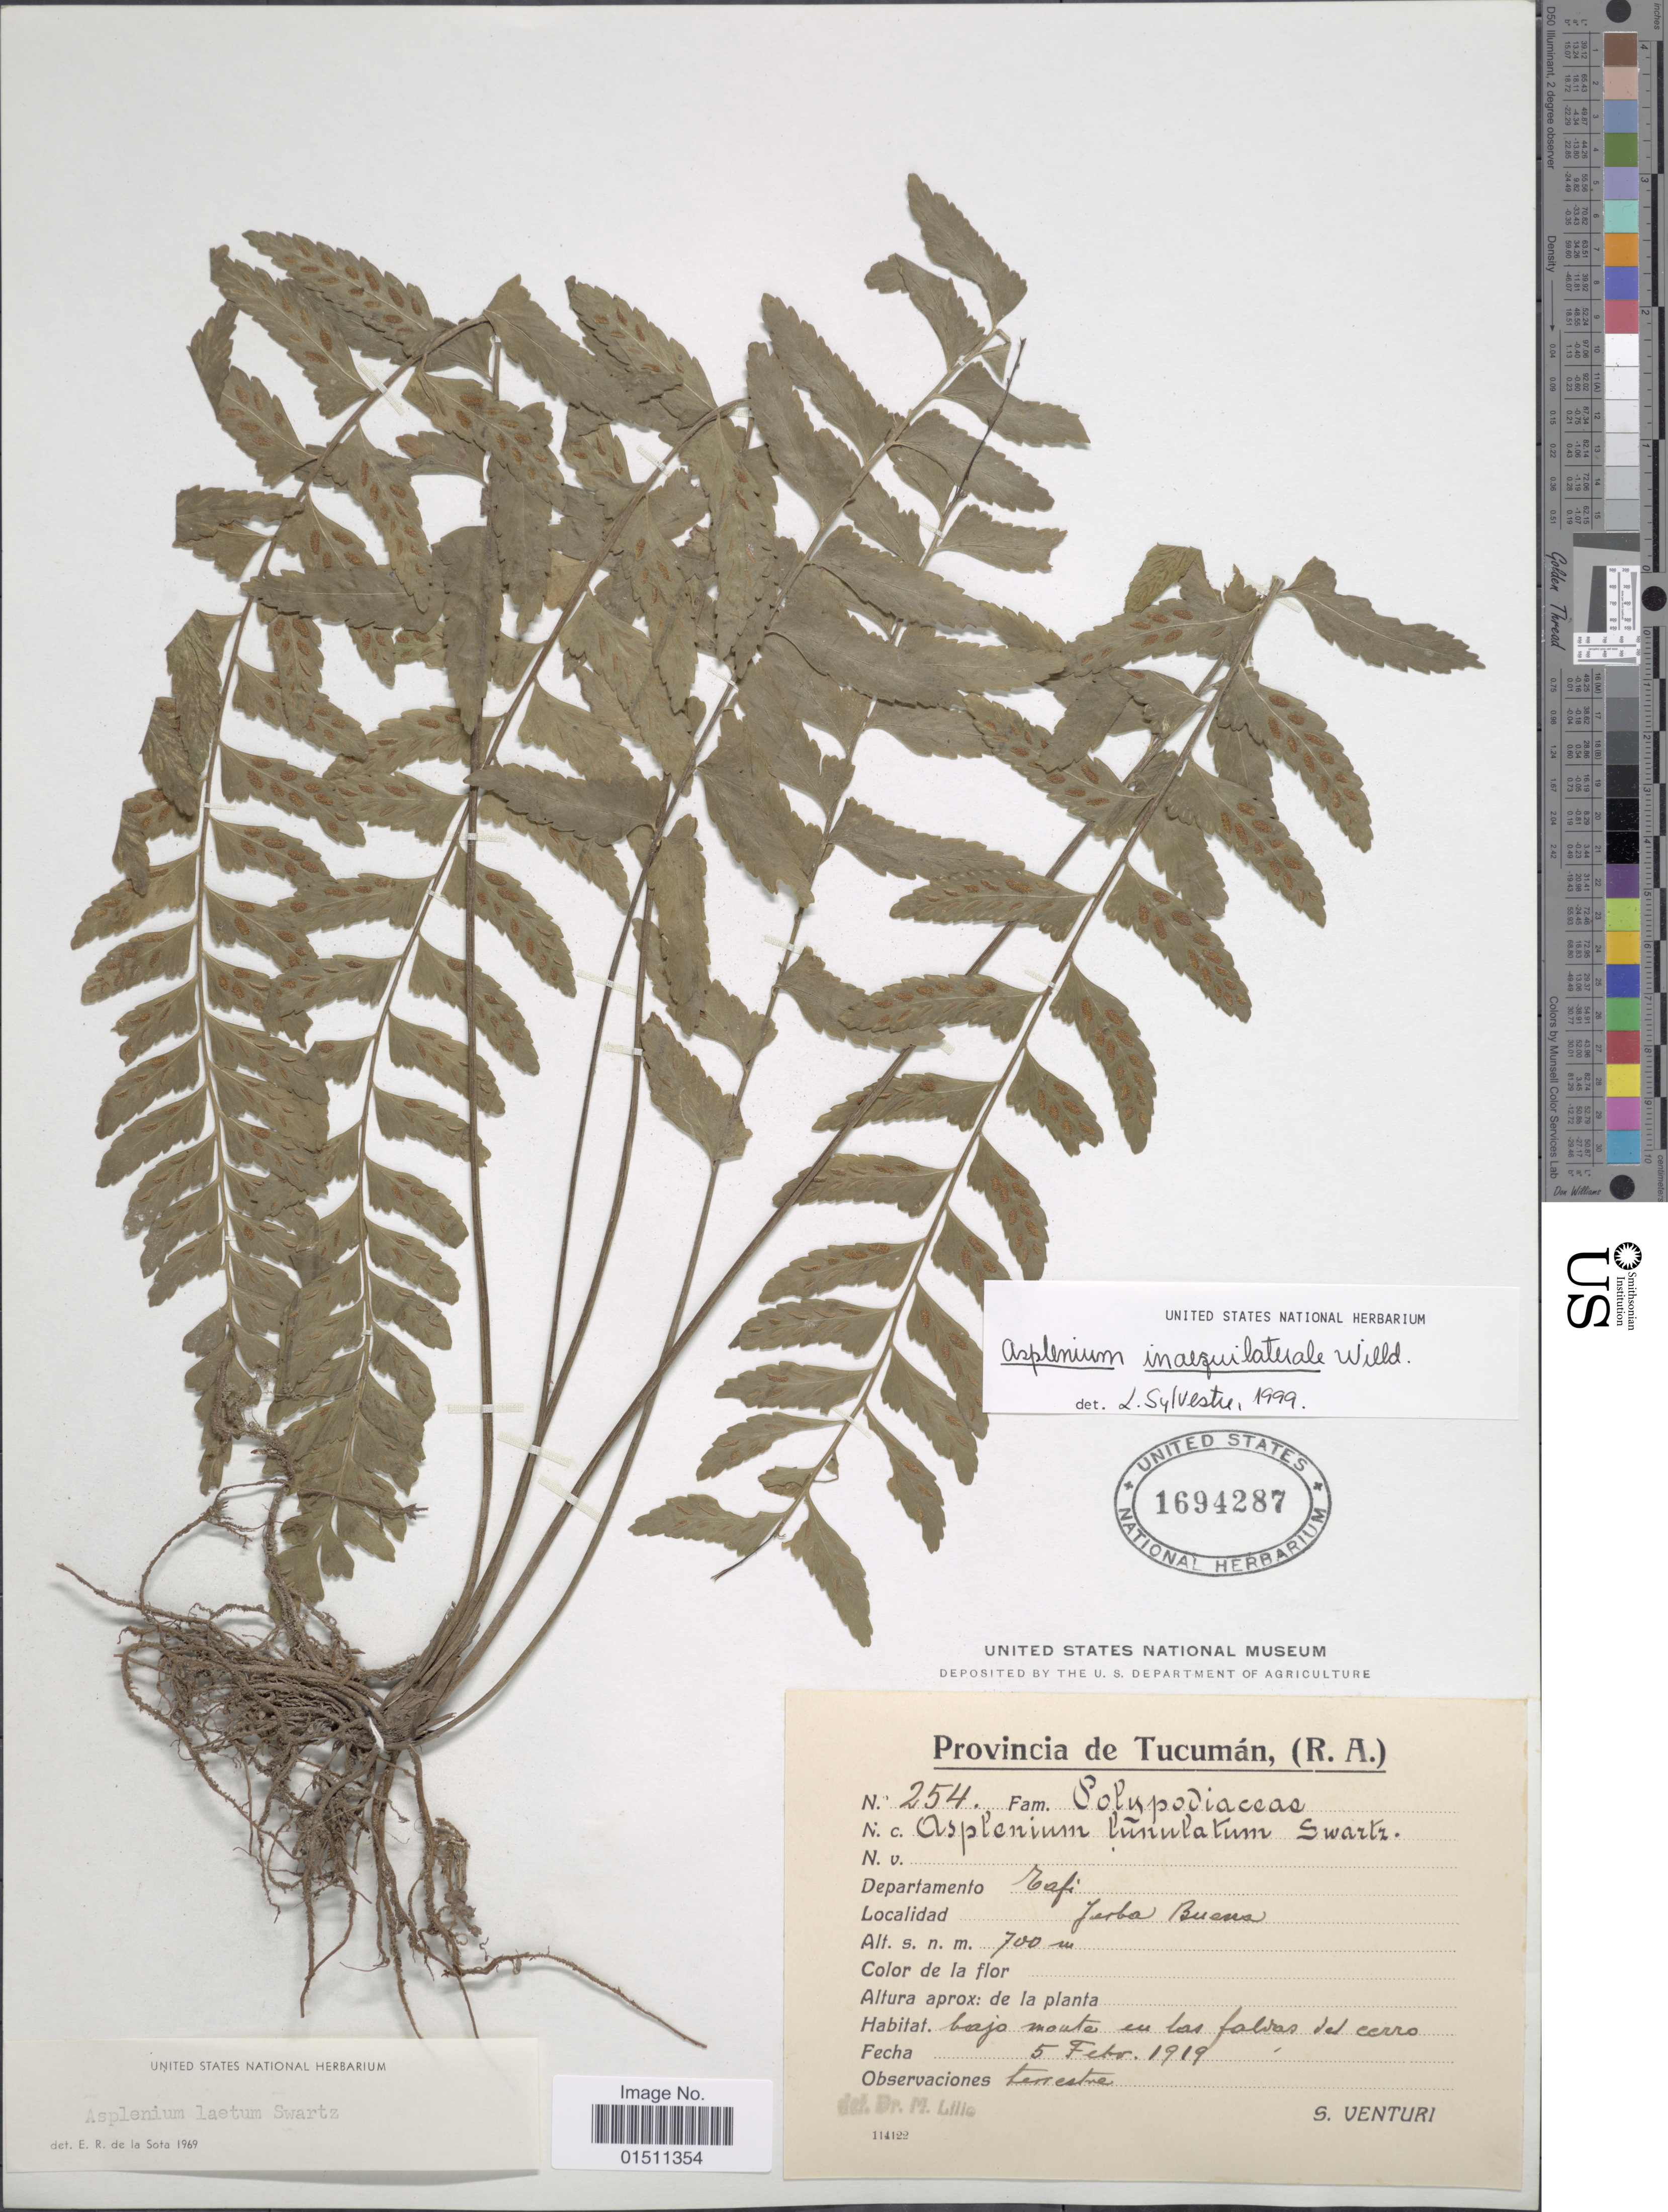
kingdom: Plantae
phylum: Tracheophyta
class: Polypodiopsida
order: Polypodiales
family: Aspleniaceae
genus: Asplenium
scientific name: Asplenium inaequilaterale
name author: Willd.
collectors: S. Venturi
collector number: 254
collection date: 1919-02-05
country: Argentina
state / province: Tucuman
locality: Provincia de Tucumán, (R.A.), Departamento: rafi, Localidad: Jurba Buena.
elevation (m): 700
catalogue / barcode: US 1694287